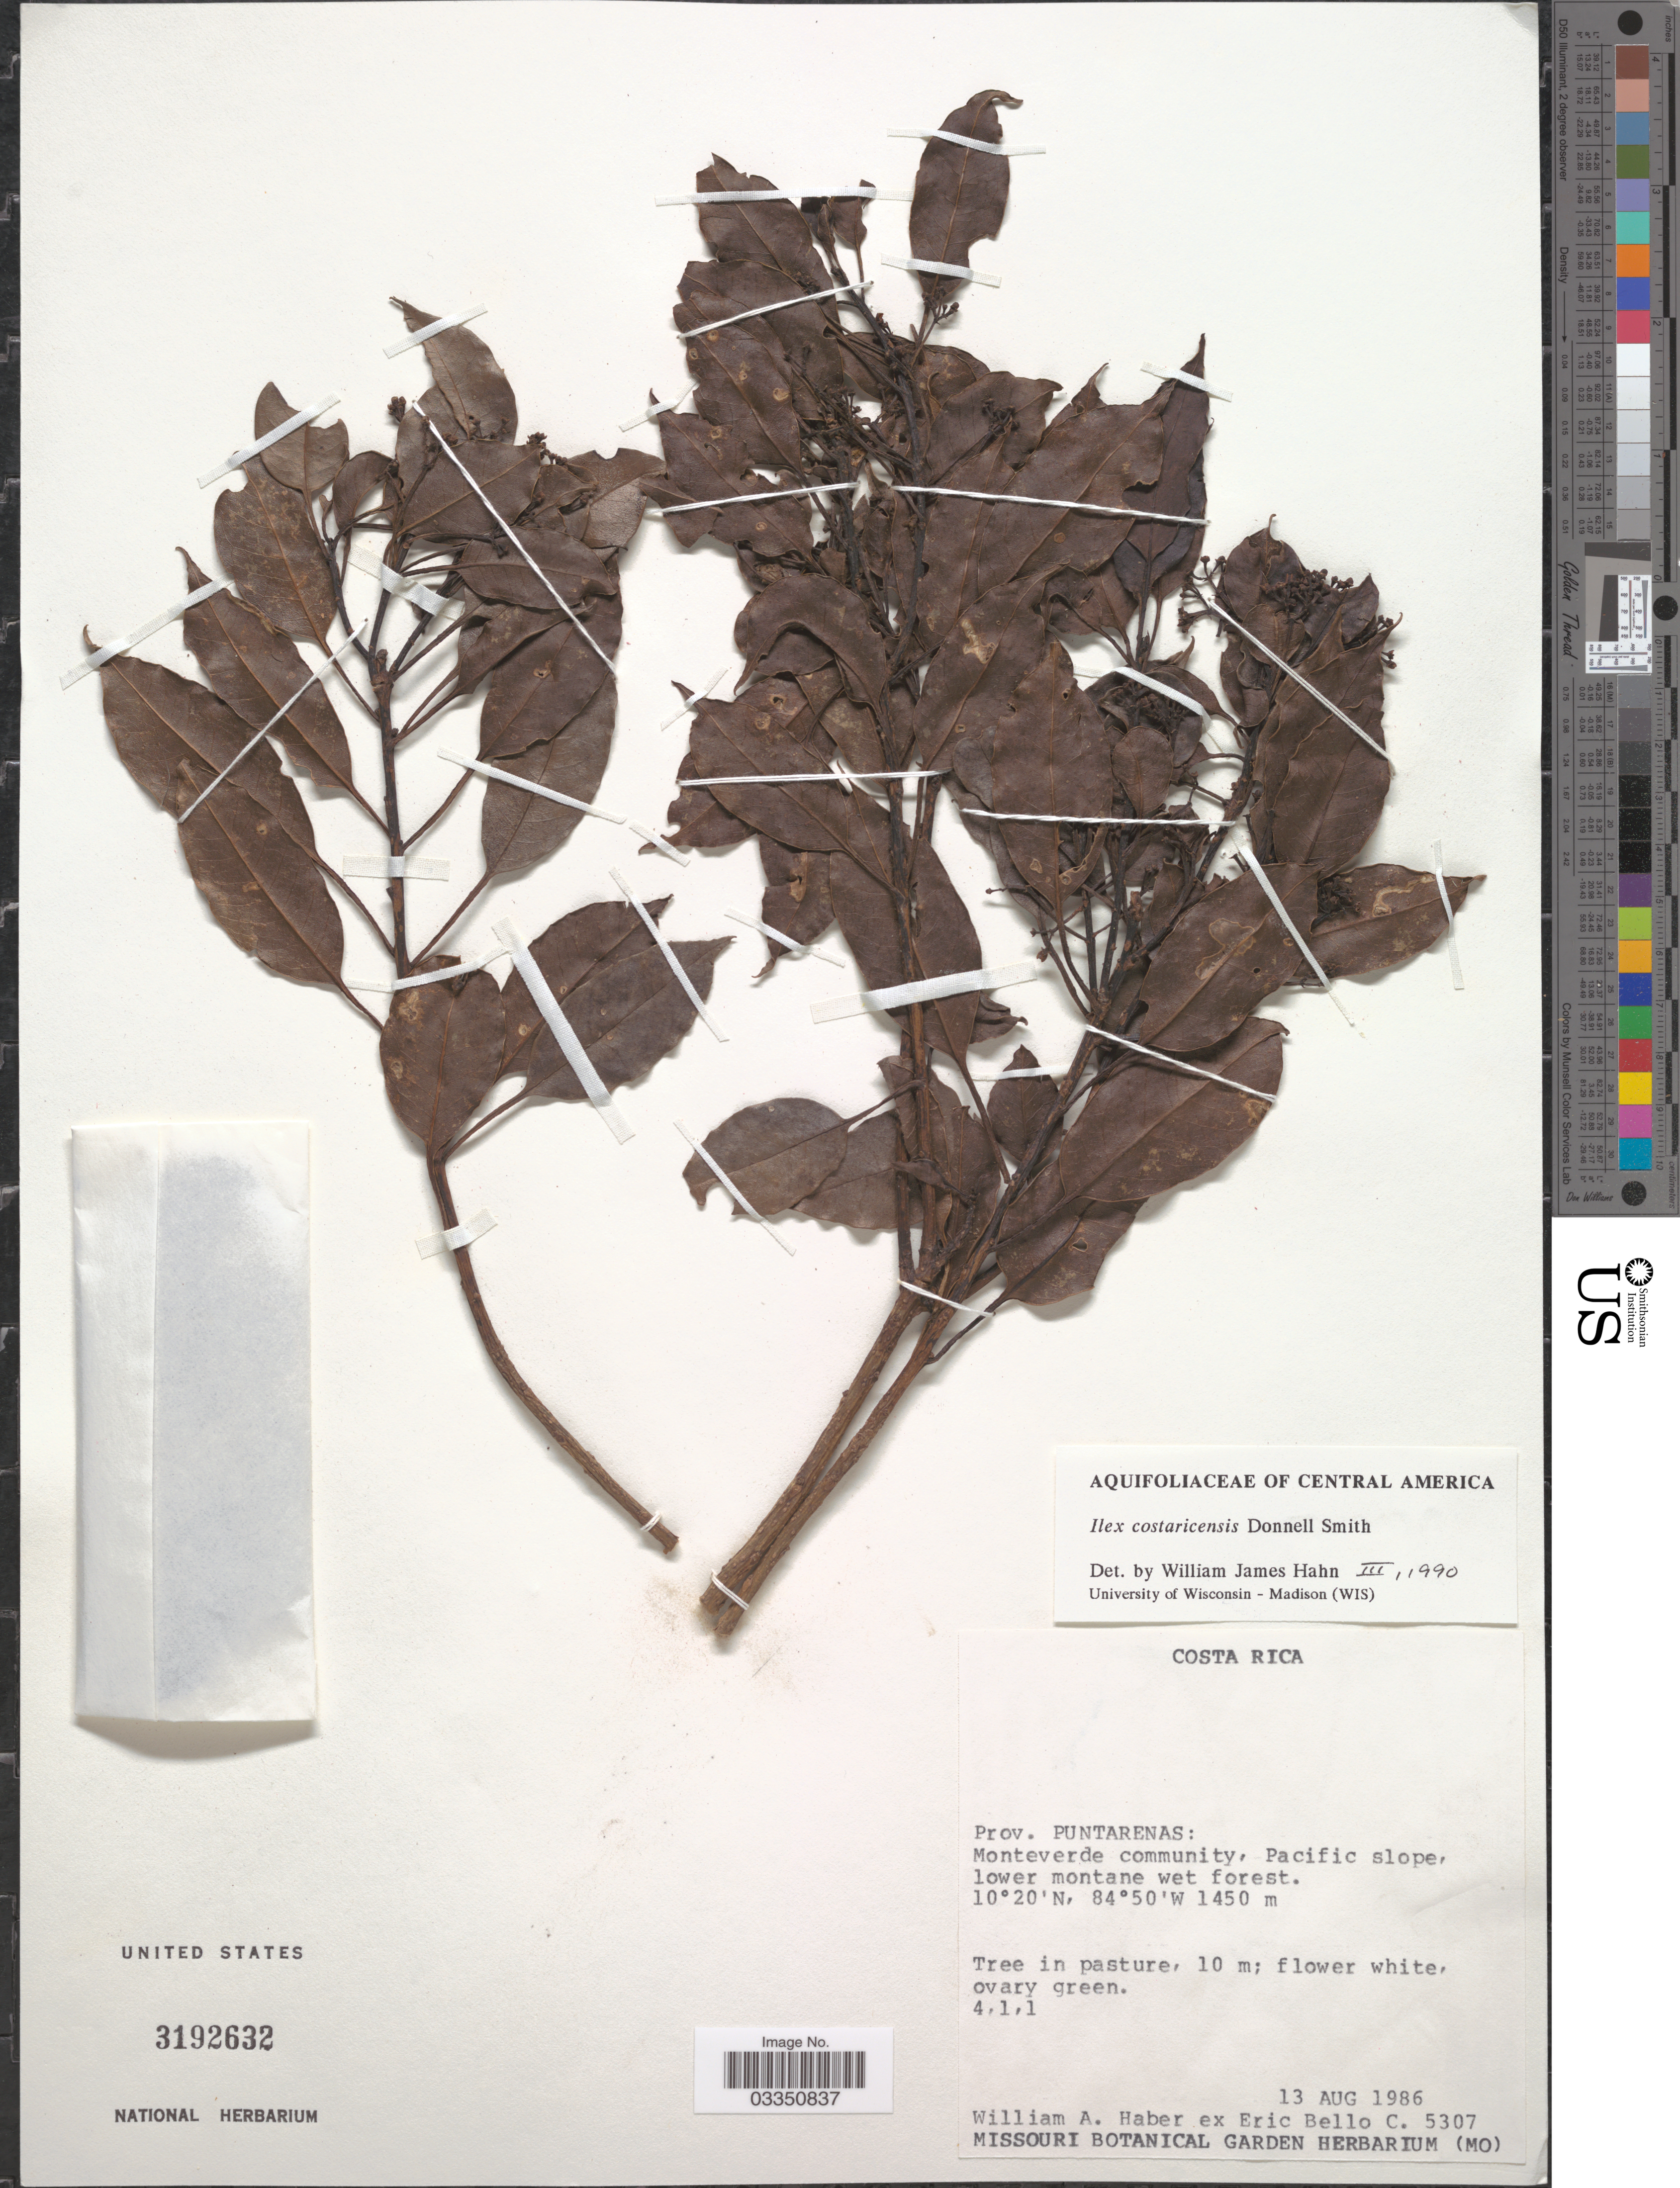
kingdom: Plantae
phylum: Tracheophyta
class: Magnoliopsida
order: Aquifoliales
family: Aquifoliaceae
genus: Ilex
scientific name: Ilex costaricensis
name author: Donn. Sm.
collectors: W. A. Haber & E. Bello C.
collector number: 5307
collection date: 1986-08-13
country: Costa Rica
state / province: Puntarenas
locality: Monteverde community, Pacific slope.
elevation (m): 1450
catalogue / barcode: US 3192632